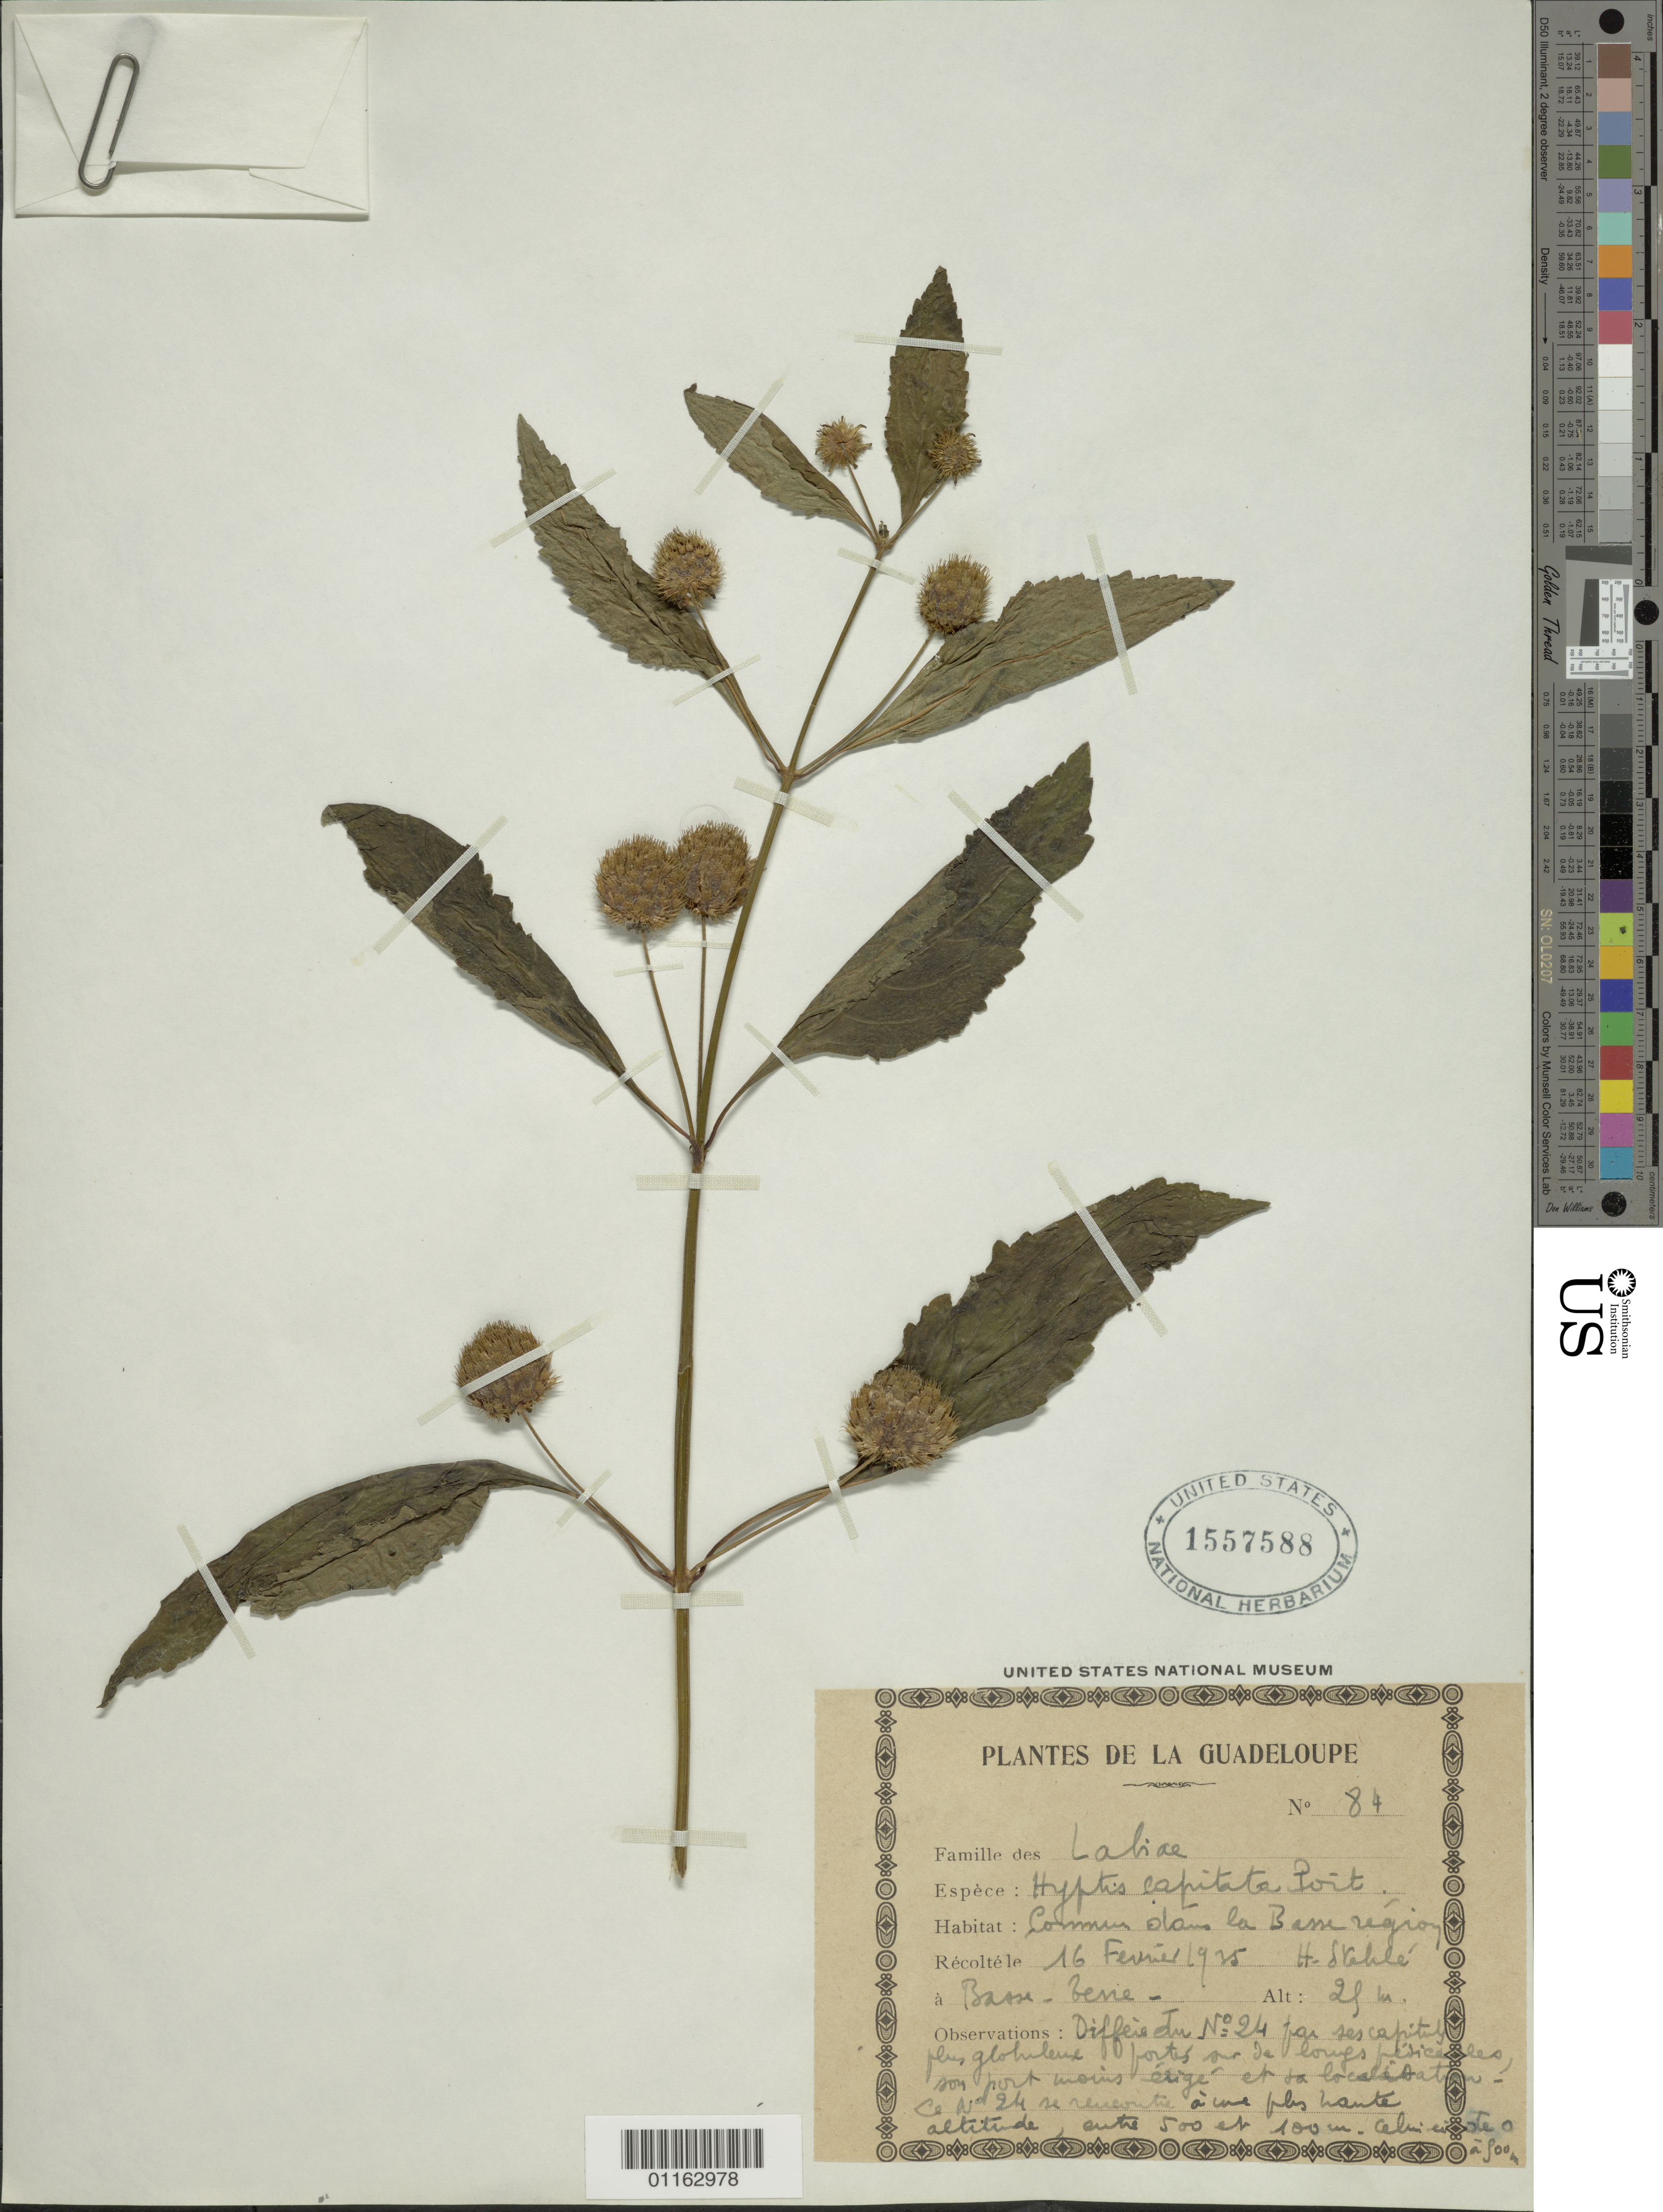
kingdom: Plantae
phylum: Tracheophyta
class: Magnoliopsida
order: Lamiales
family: Lamiaceae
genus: Hyptis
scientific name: Hyptis capitata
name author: Jacq.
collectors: H. Stehlé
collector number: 84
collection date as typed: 16 Feb 1945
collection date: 1945-02-16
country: Guadeloupe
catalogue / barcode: US 1557588